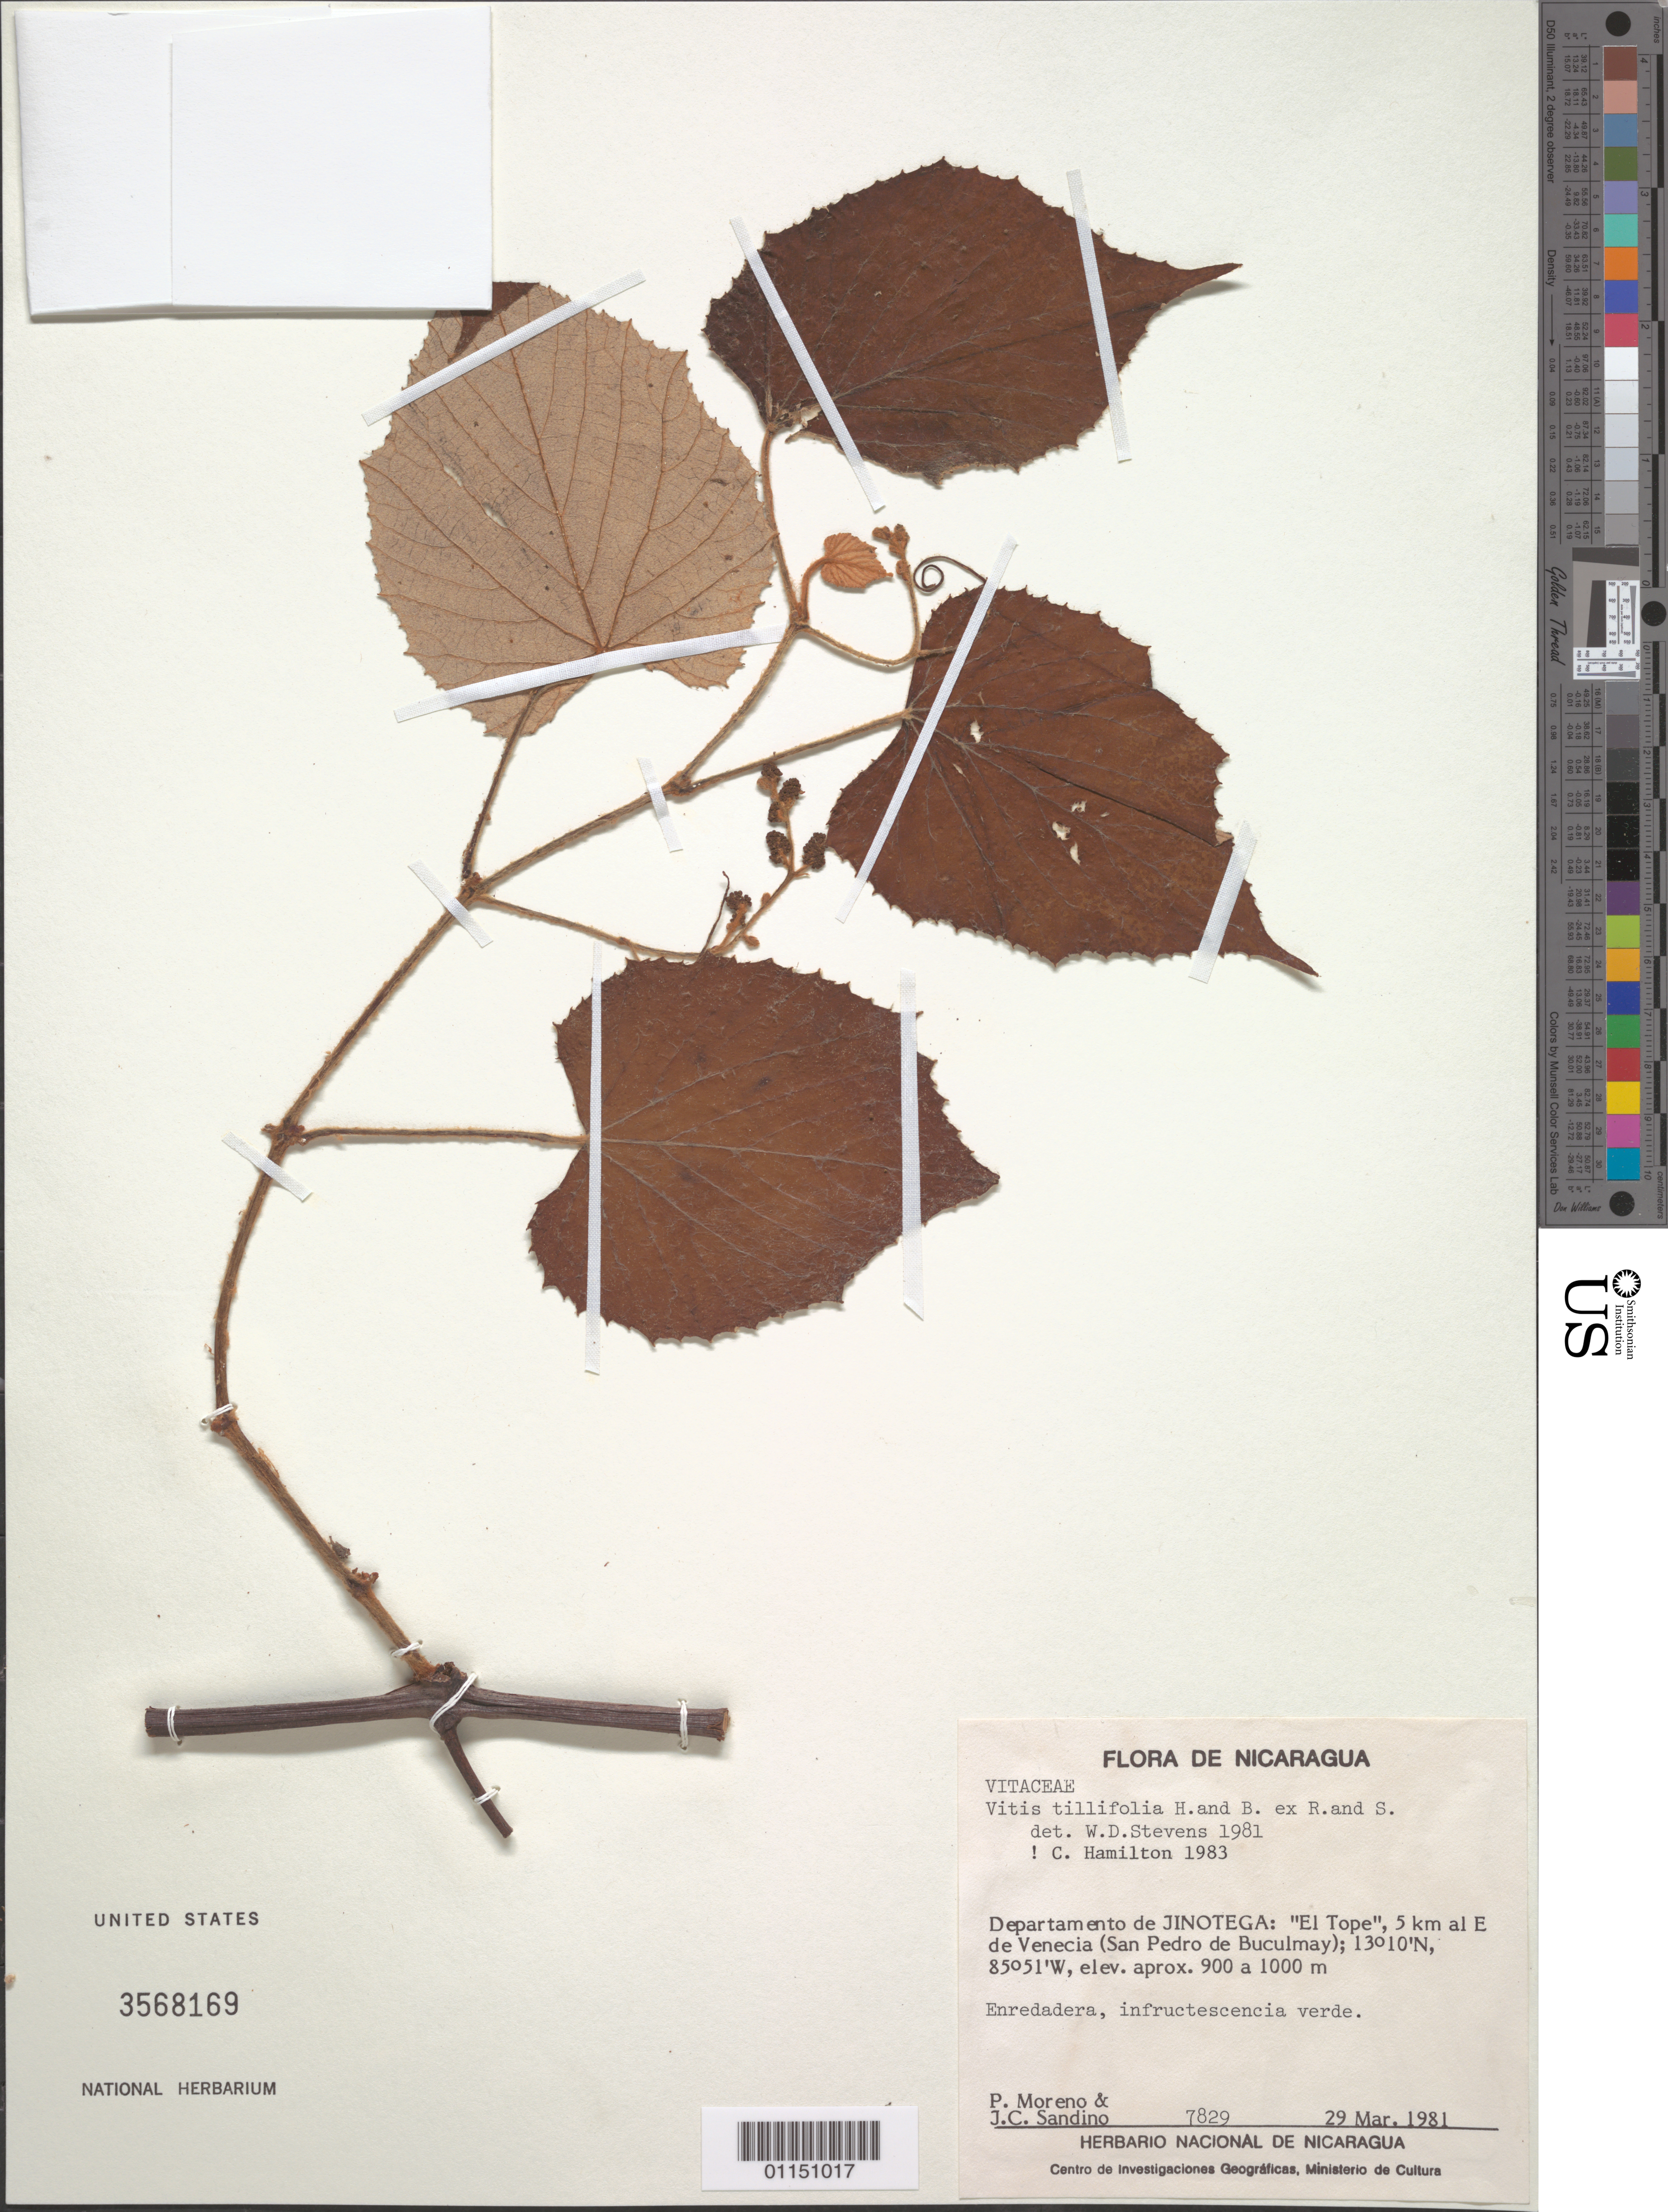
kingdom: Plantae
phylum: Tracheophyta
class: Magnoliopsida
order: Vitales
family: Vitaceae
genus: Vitis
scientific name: Vitis tiliaefolia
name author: Willd.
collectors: P. Moreno & J. Sandino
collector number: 7829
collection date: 1981-03-29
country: Nicaragua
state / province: Jinotega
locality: "El Tope", 5 km al E de Venecia (San Pedro de Buculmay).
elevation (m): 900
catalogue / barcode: US 3568169